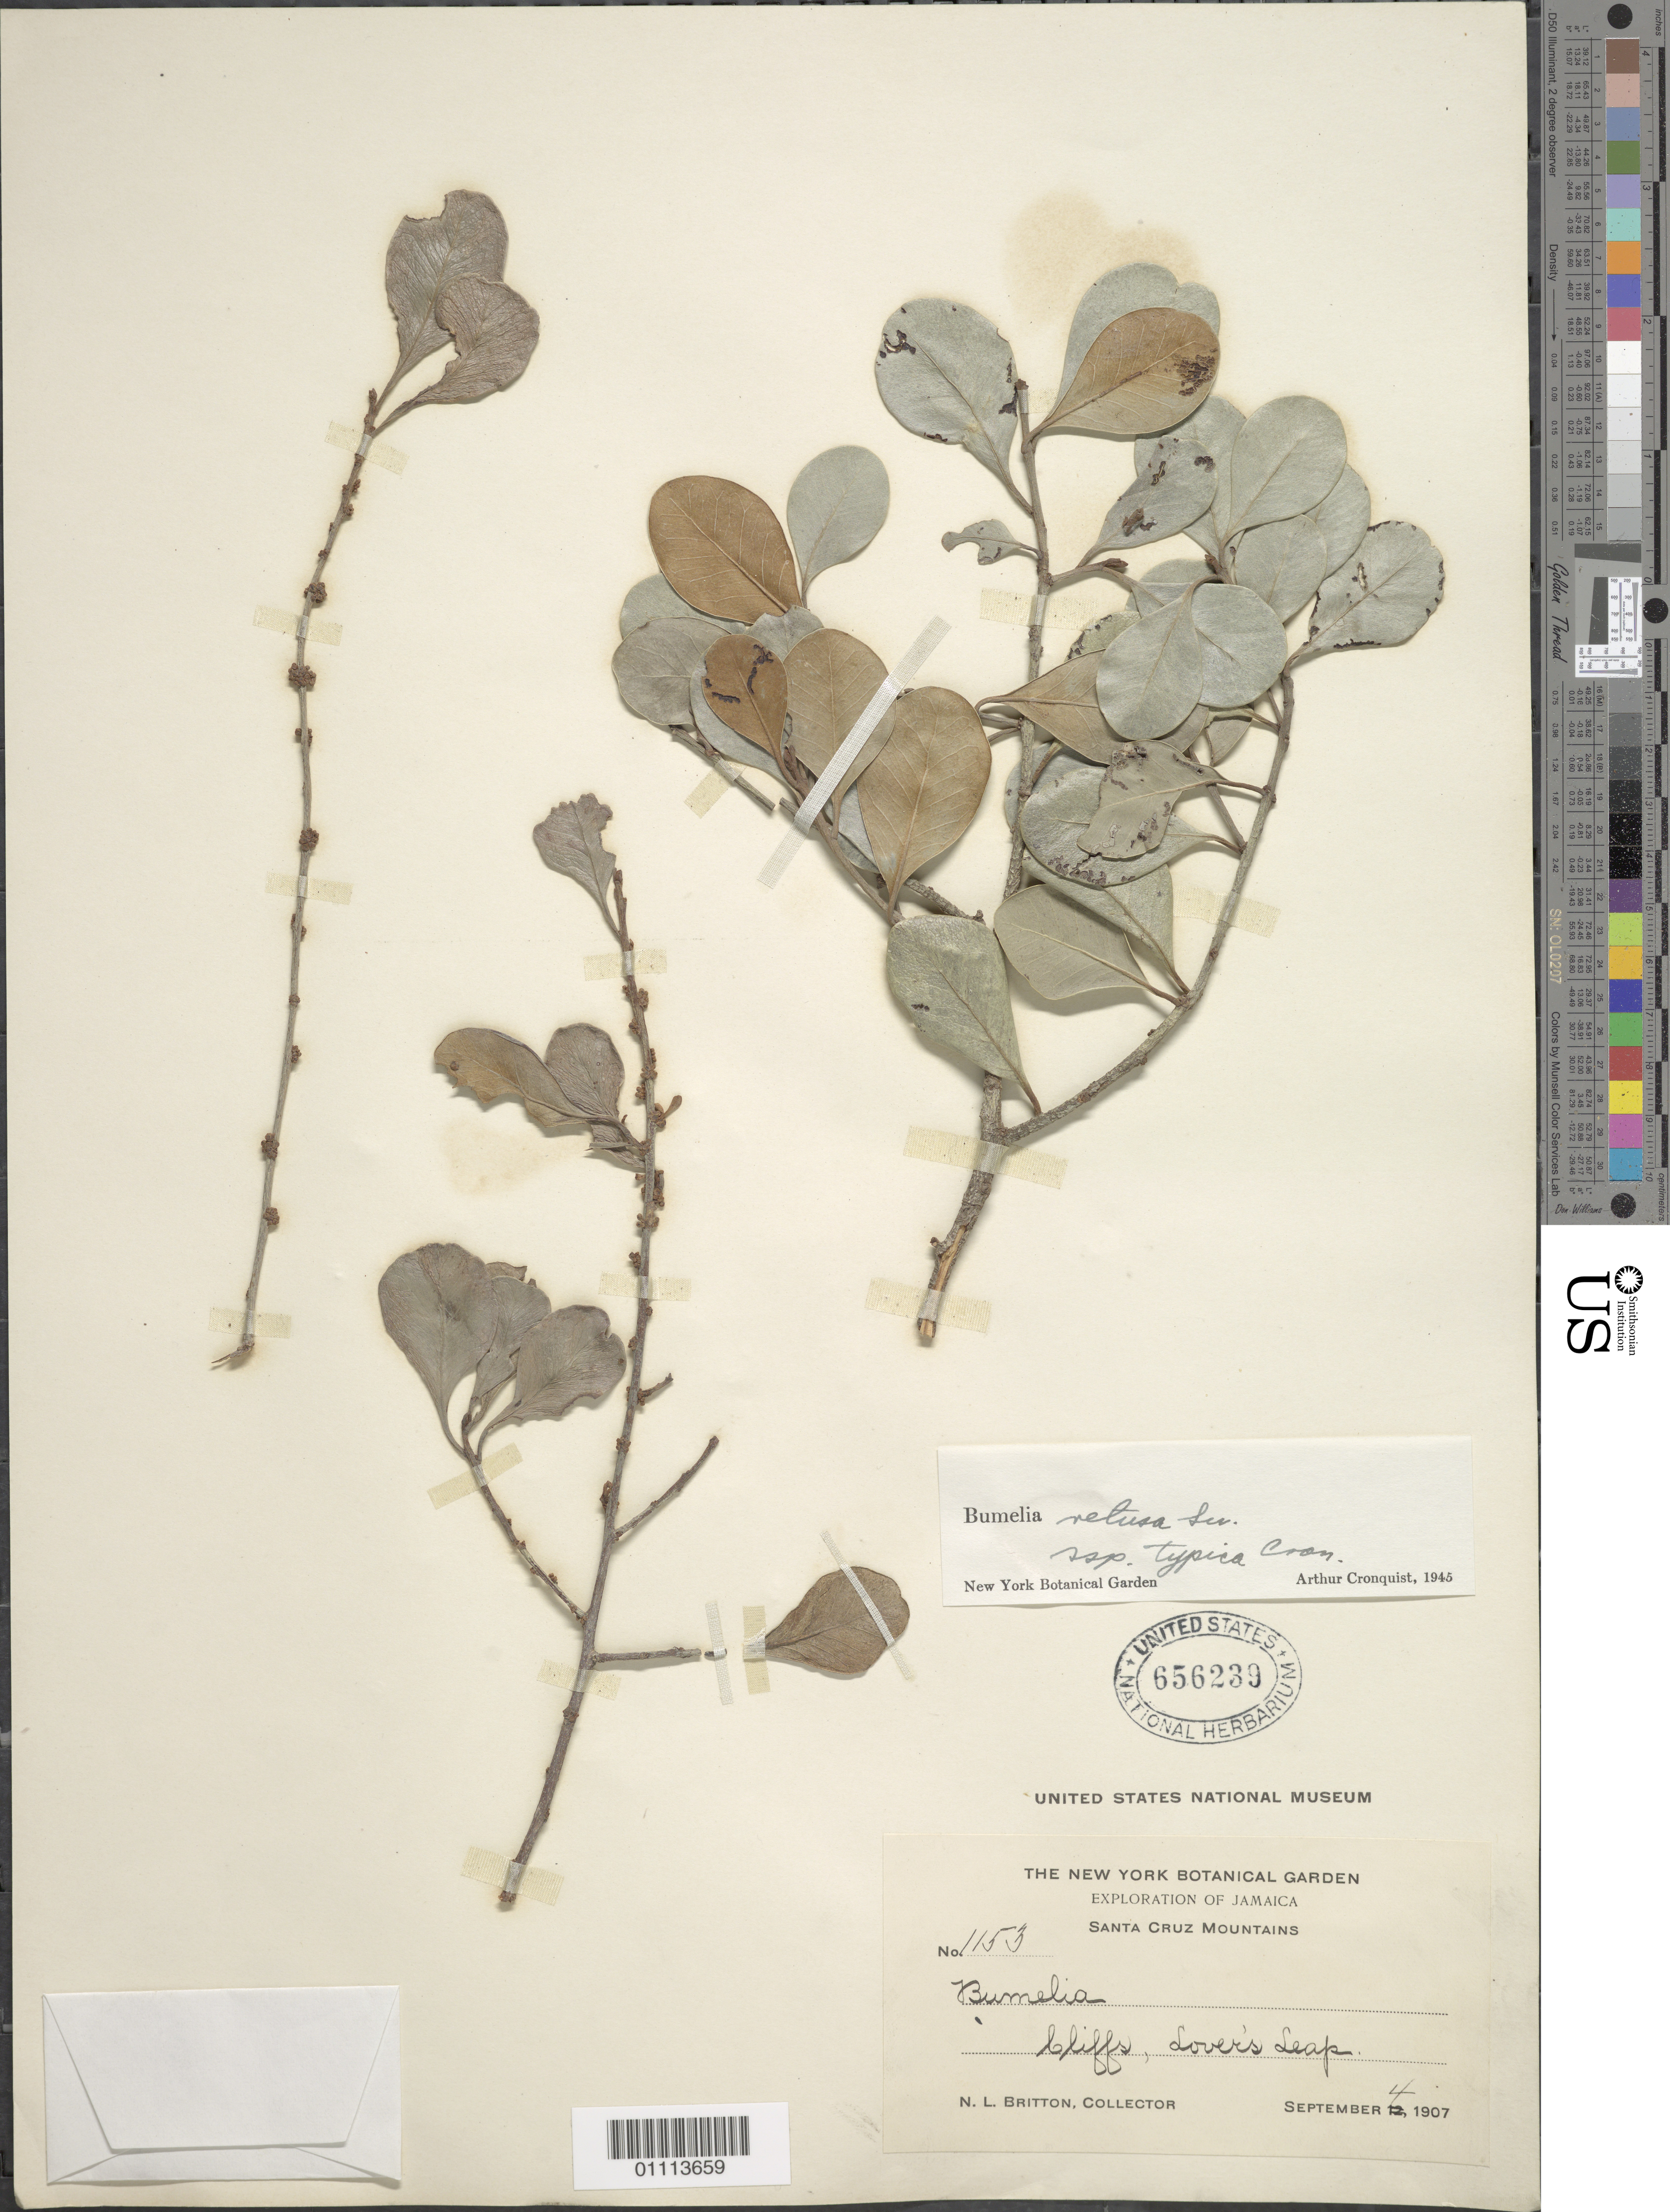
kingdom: Plantae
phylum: Tracheophyta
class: Magnoliopsida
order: Ericales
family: Sapotaceae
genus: Sideroxylon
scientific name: Sideroxylon americanum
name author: (Mill.) T.D. Penn.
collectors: N. Britton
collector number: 1153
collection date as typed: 04 Sep 1907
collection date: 1907-09-04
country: Jamaica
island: Jamaica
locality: Santa Cruz Mountains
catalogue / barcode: US 656239